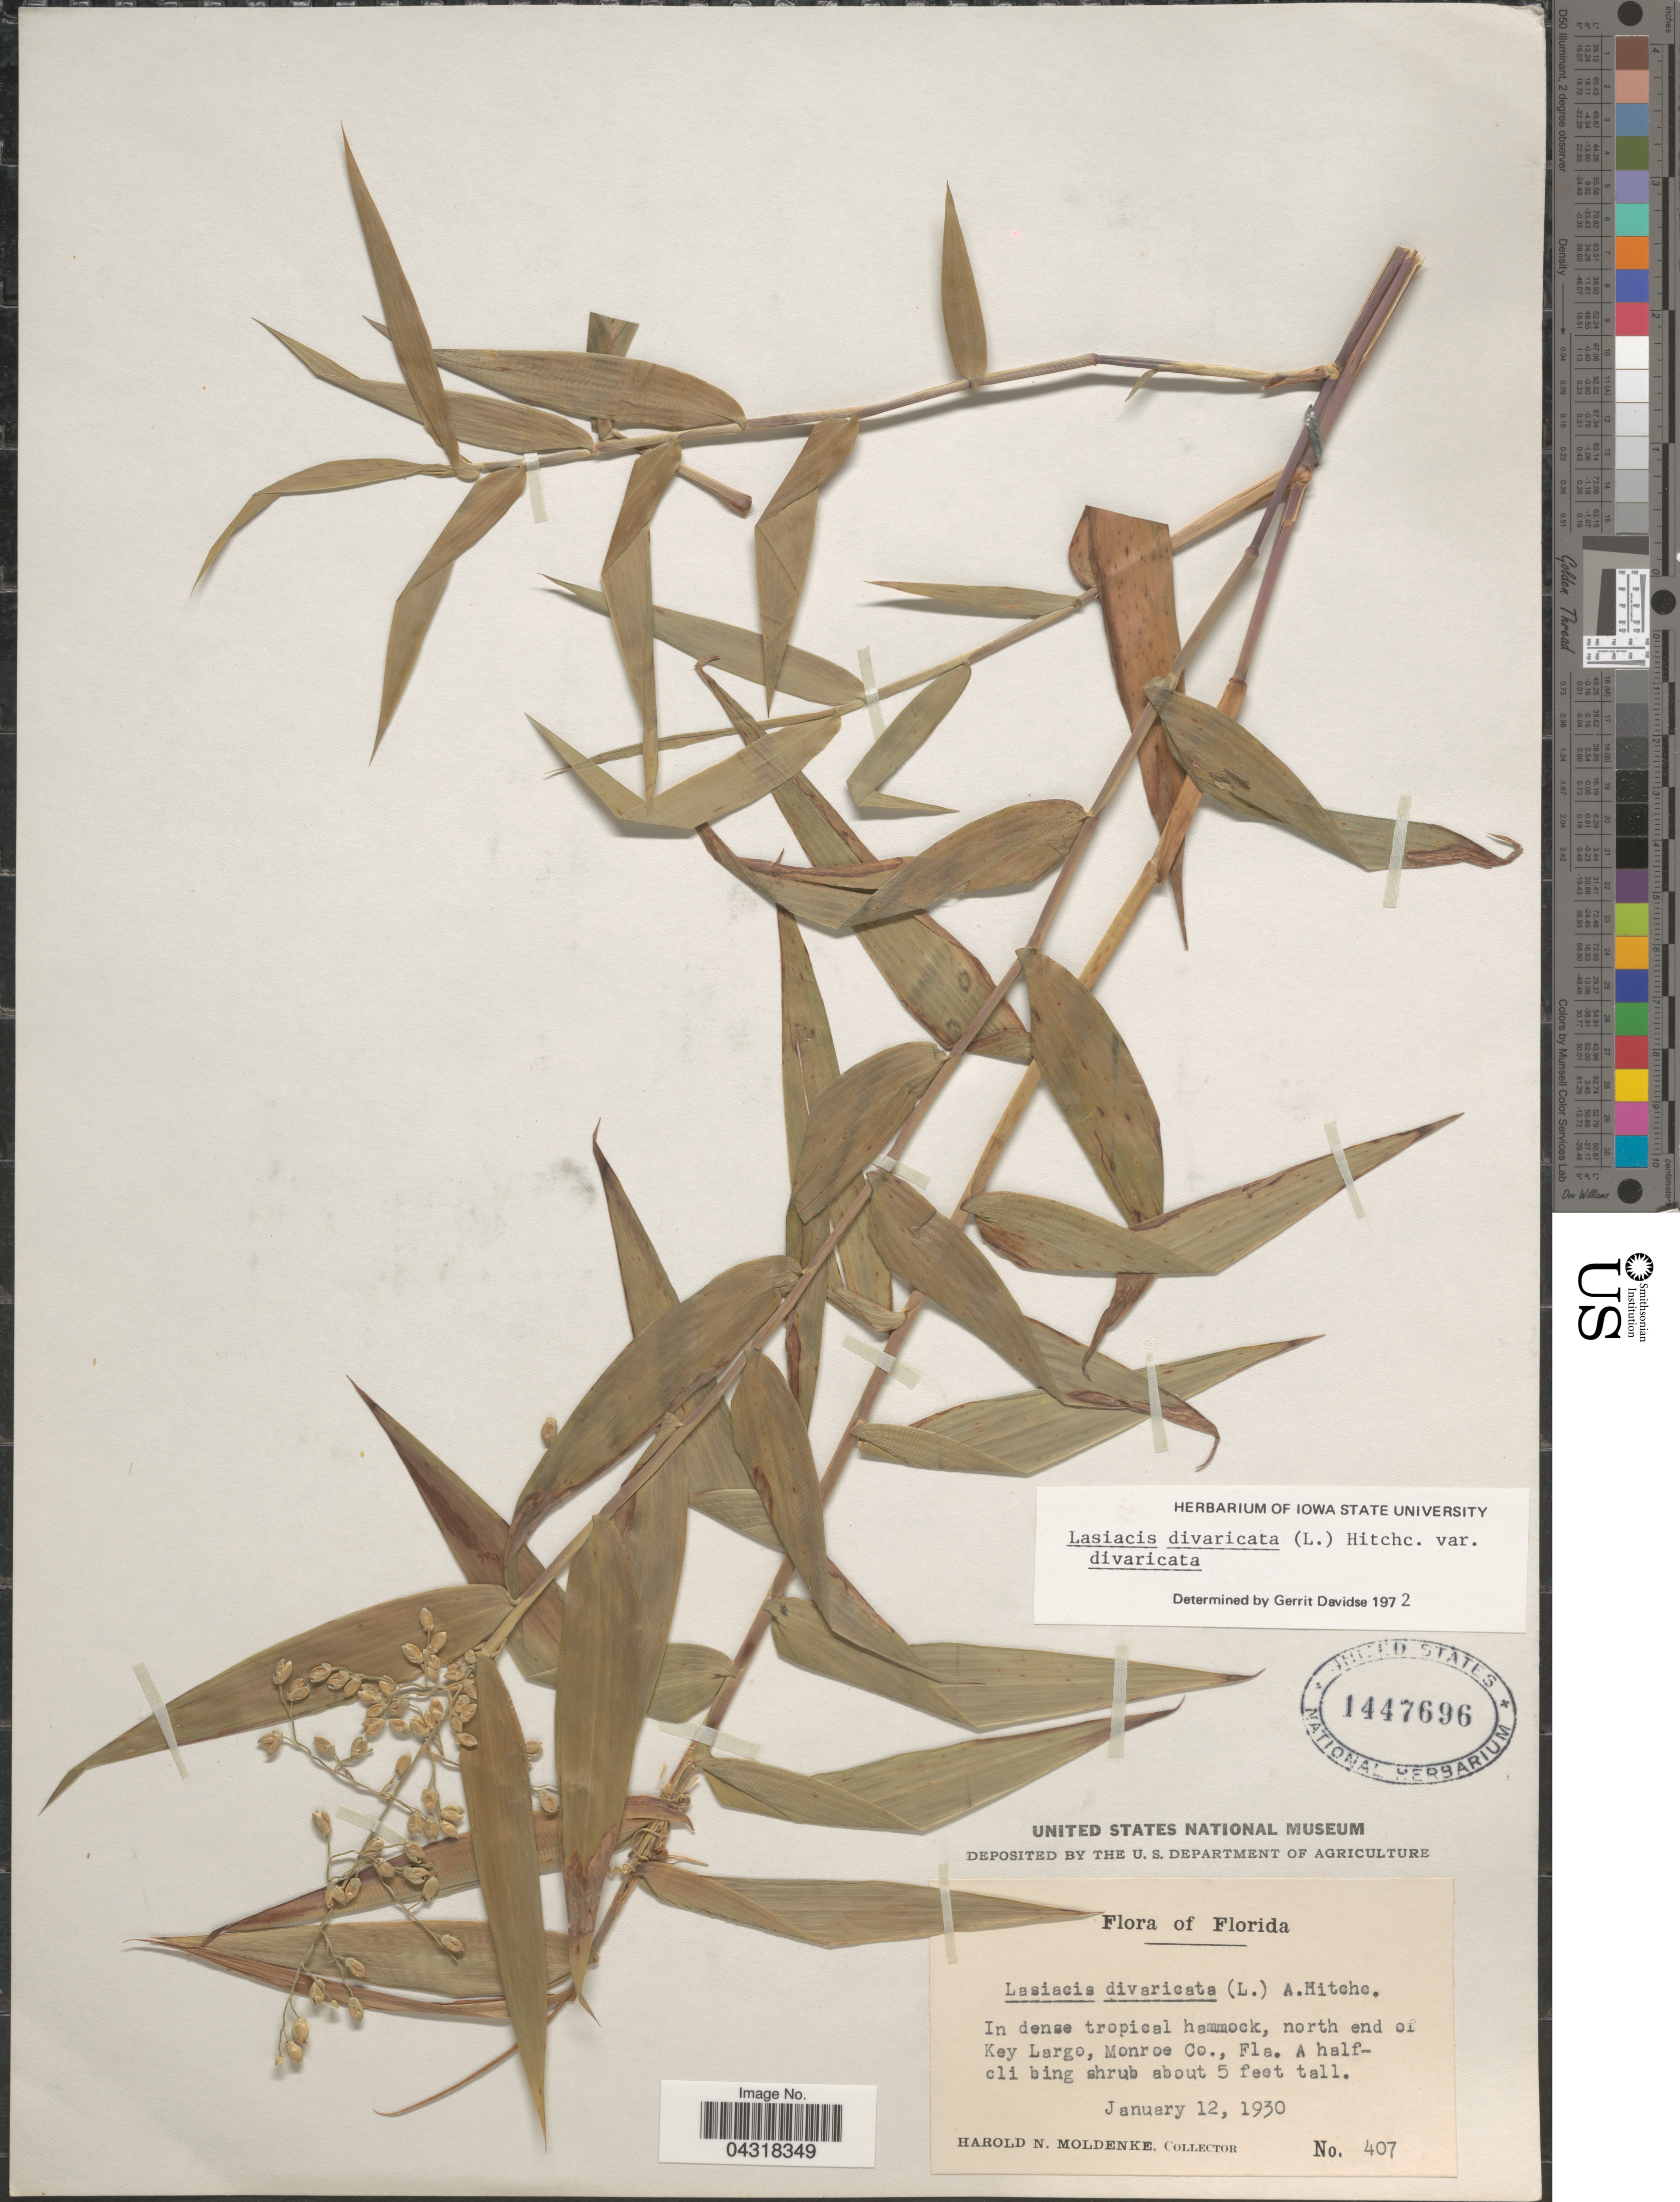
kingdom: Plantae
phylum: Tracheophyta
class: Liliopsida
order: Poales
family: Poaceae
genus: Lasiacis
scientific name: Lasiacis divaricata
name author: (L.) Hitchc.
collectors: H. N. Moldenke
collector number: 407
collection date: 1930-01-12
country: United States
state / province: Florida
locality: In dense tropical hammock, north end of Key Largo, Monroe Co.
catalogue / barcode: US 1447696